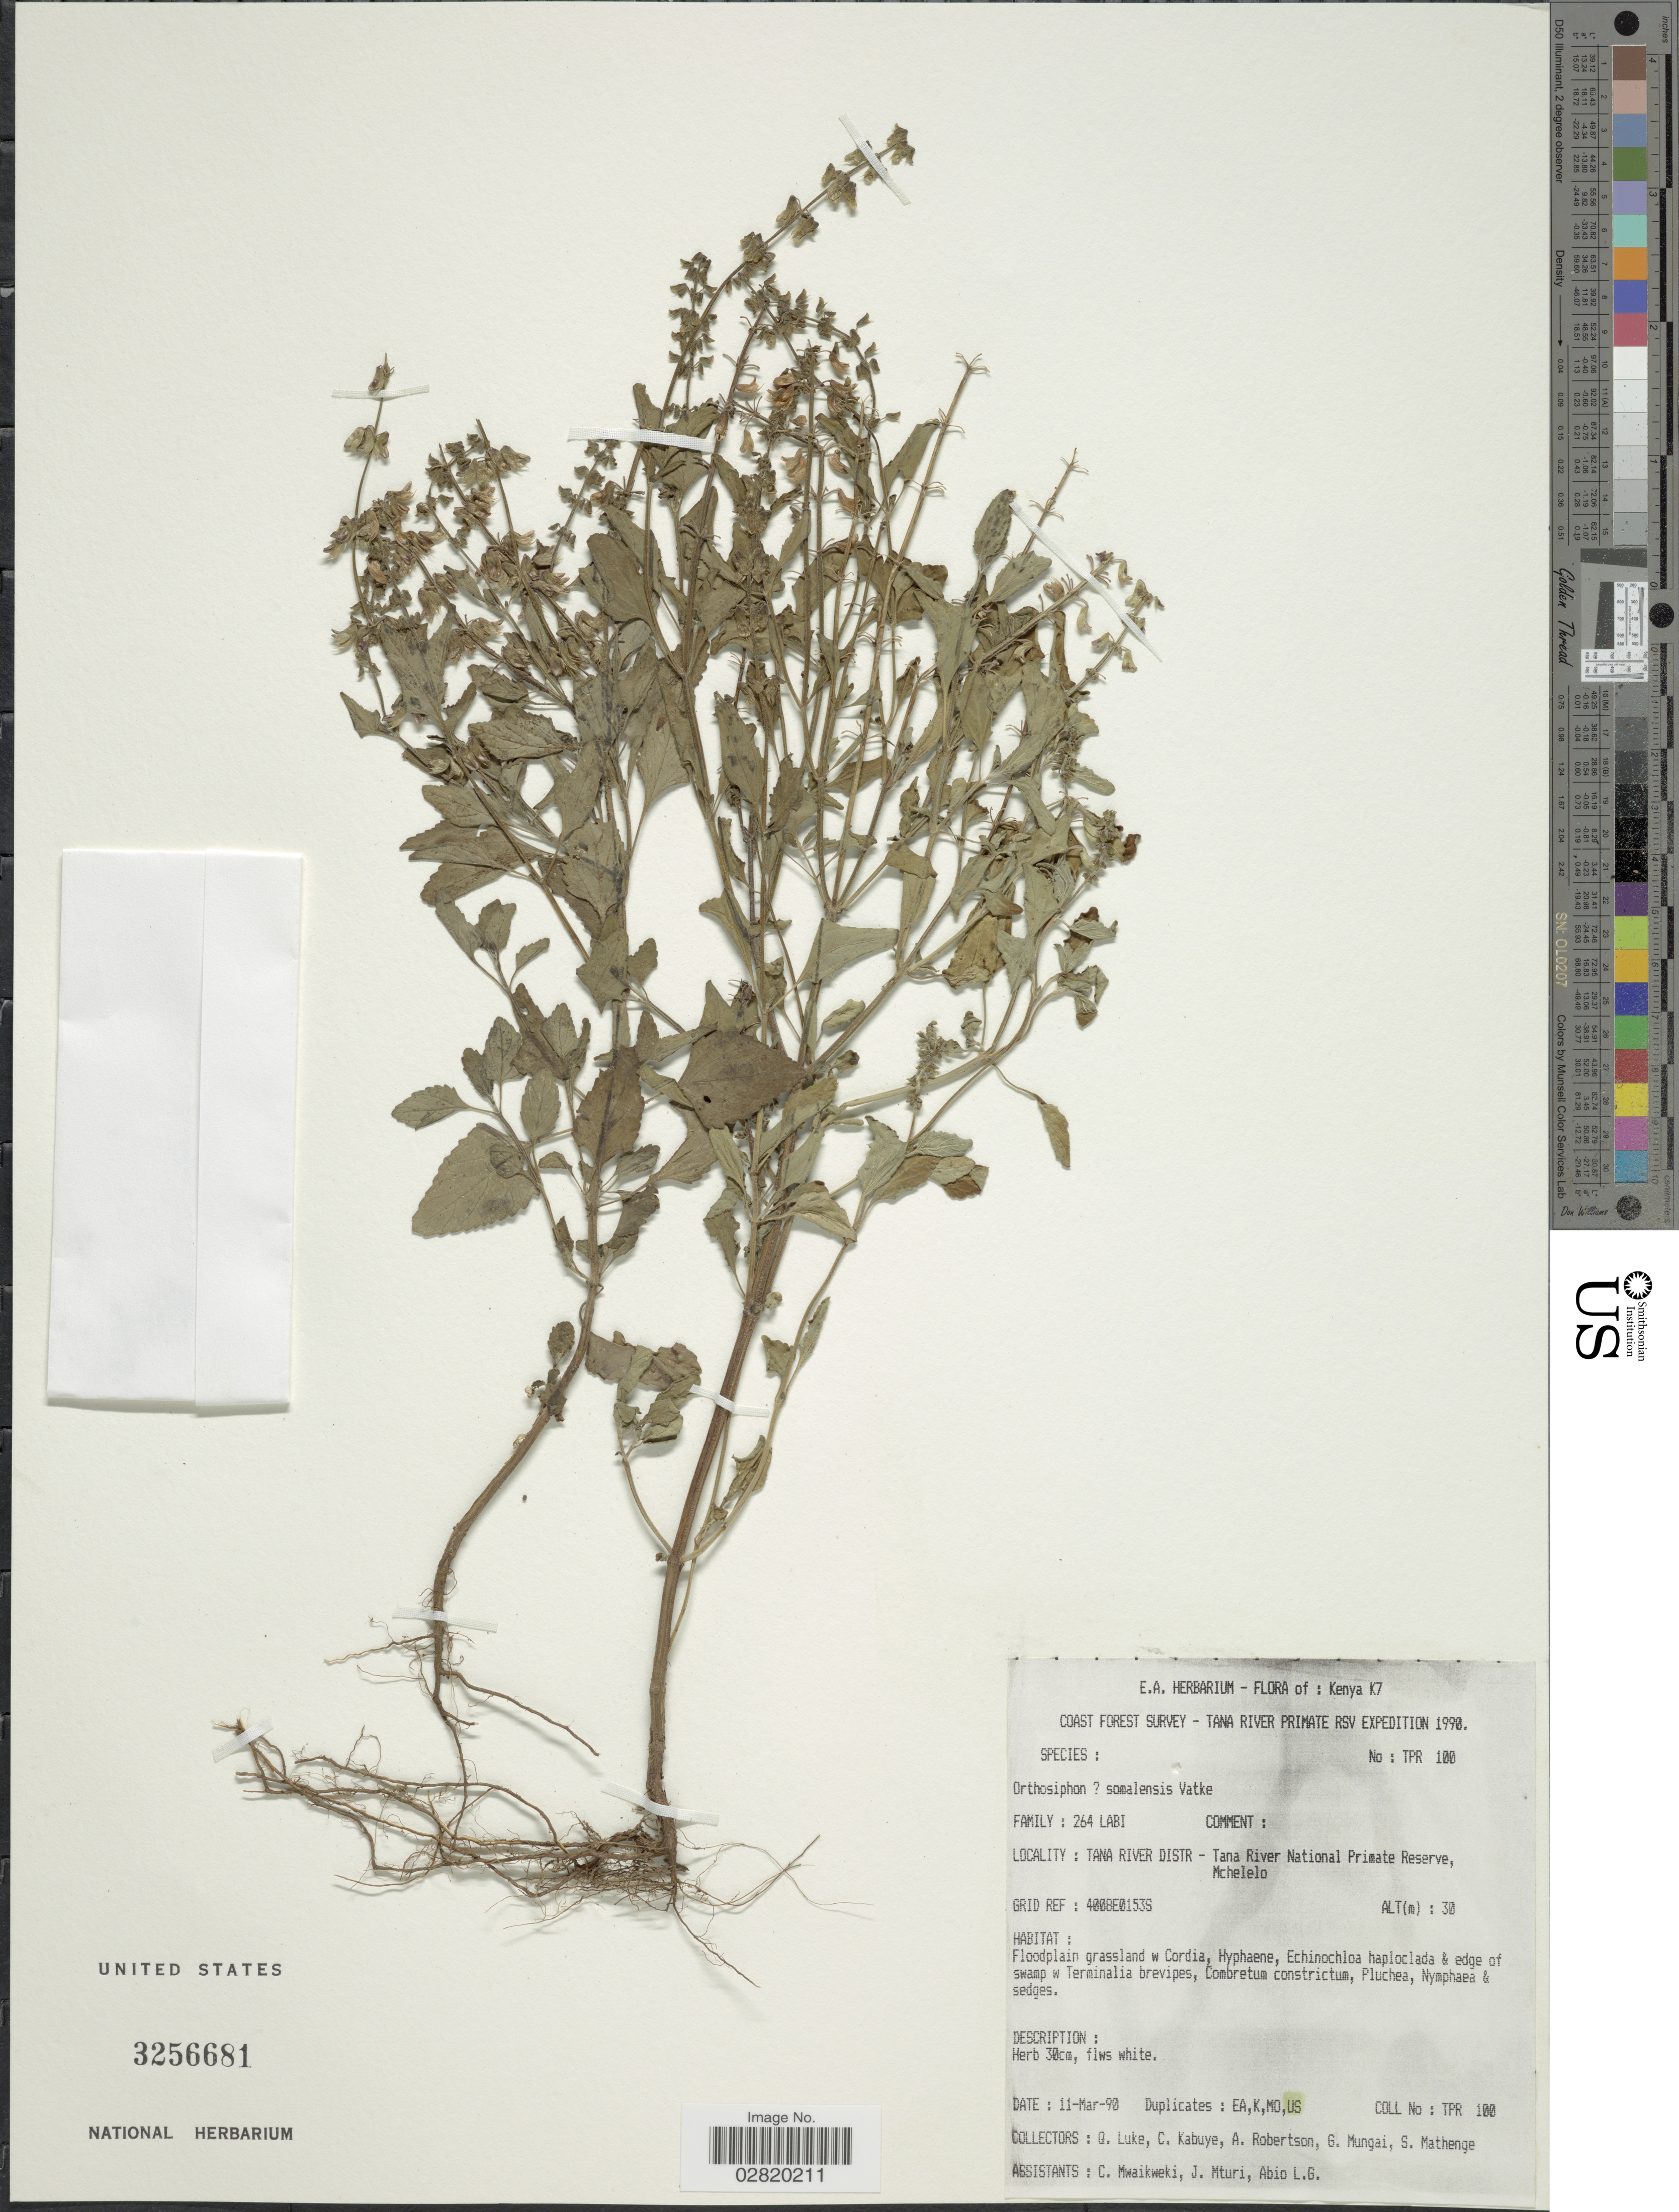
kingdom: Plantae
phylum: Tracheophyta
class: Magnoliopsida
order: Lamiales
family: Lamiaceae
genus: Orthosiphon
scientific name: Orthosiphon somalensis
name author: Vatke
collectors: Q. Luke, C. Kabuye, A. Robertson, G. Mungai & et al.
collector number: TPR100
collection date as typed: Transcribed d/m/y: 11/3/90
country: Kenya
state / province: Tana River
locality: K7. Tana River Distr- Tana River National Primate Reserve, Mchelelo. Grid Ref: 4008E0153S.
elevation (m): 30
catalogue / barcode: US 3256681